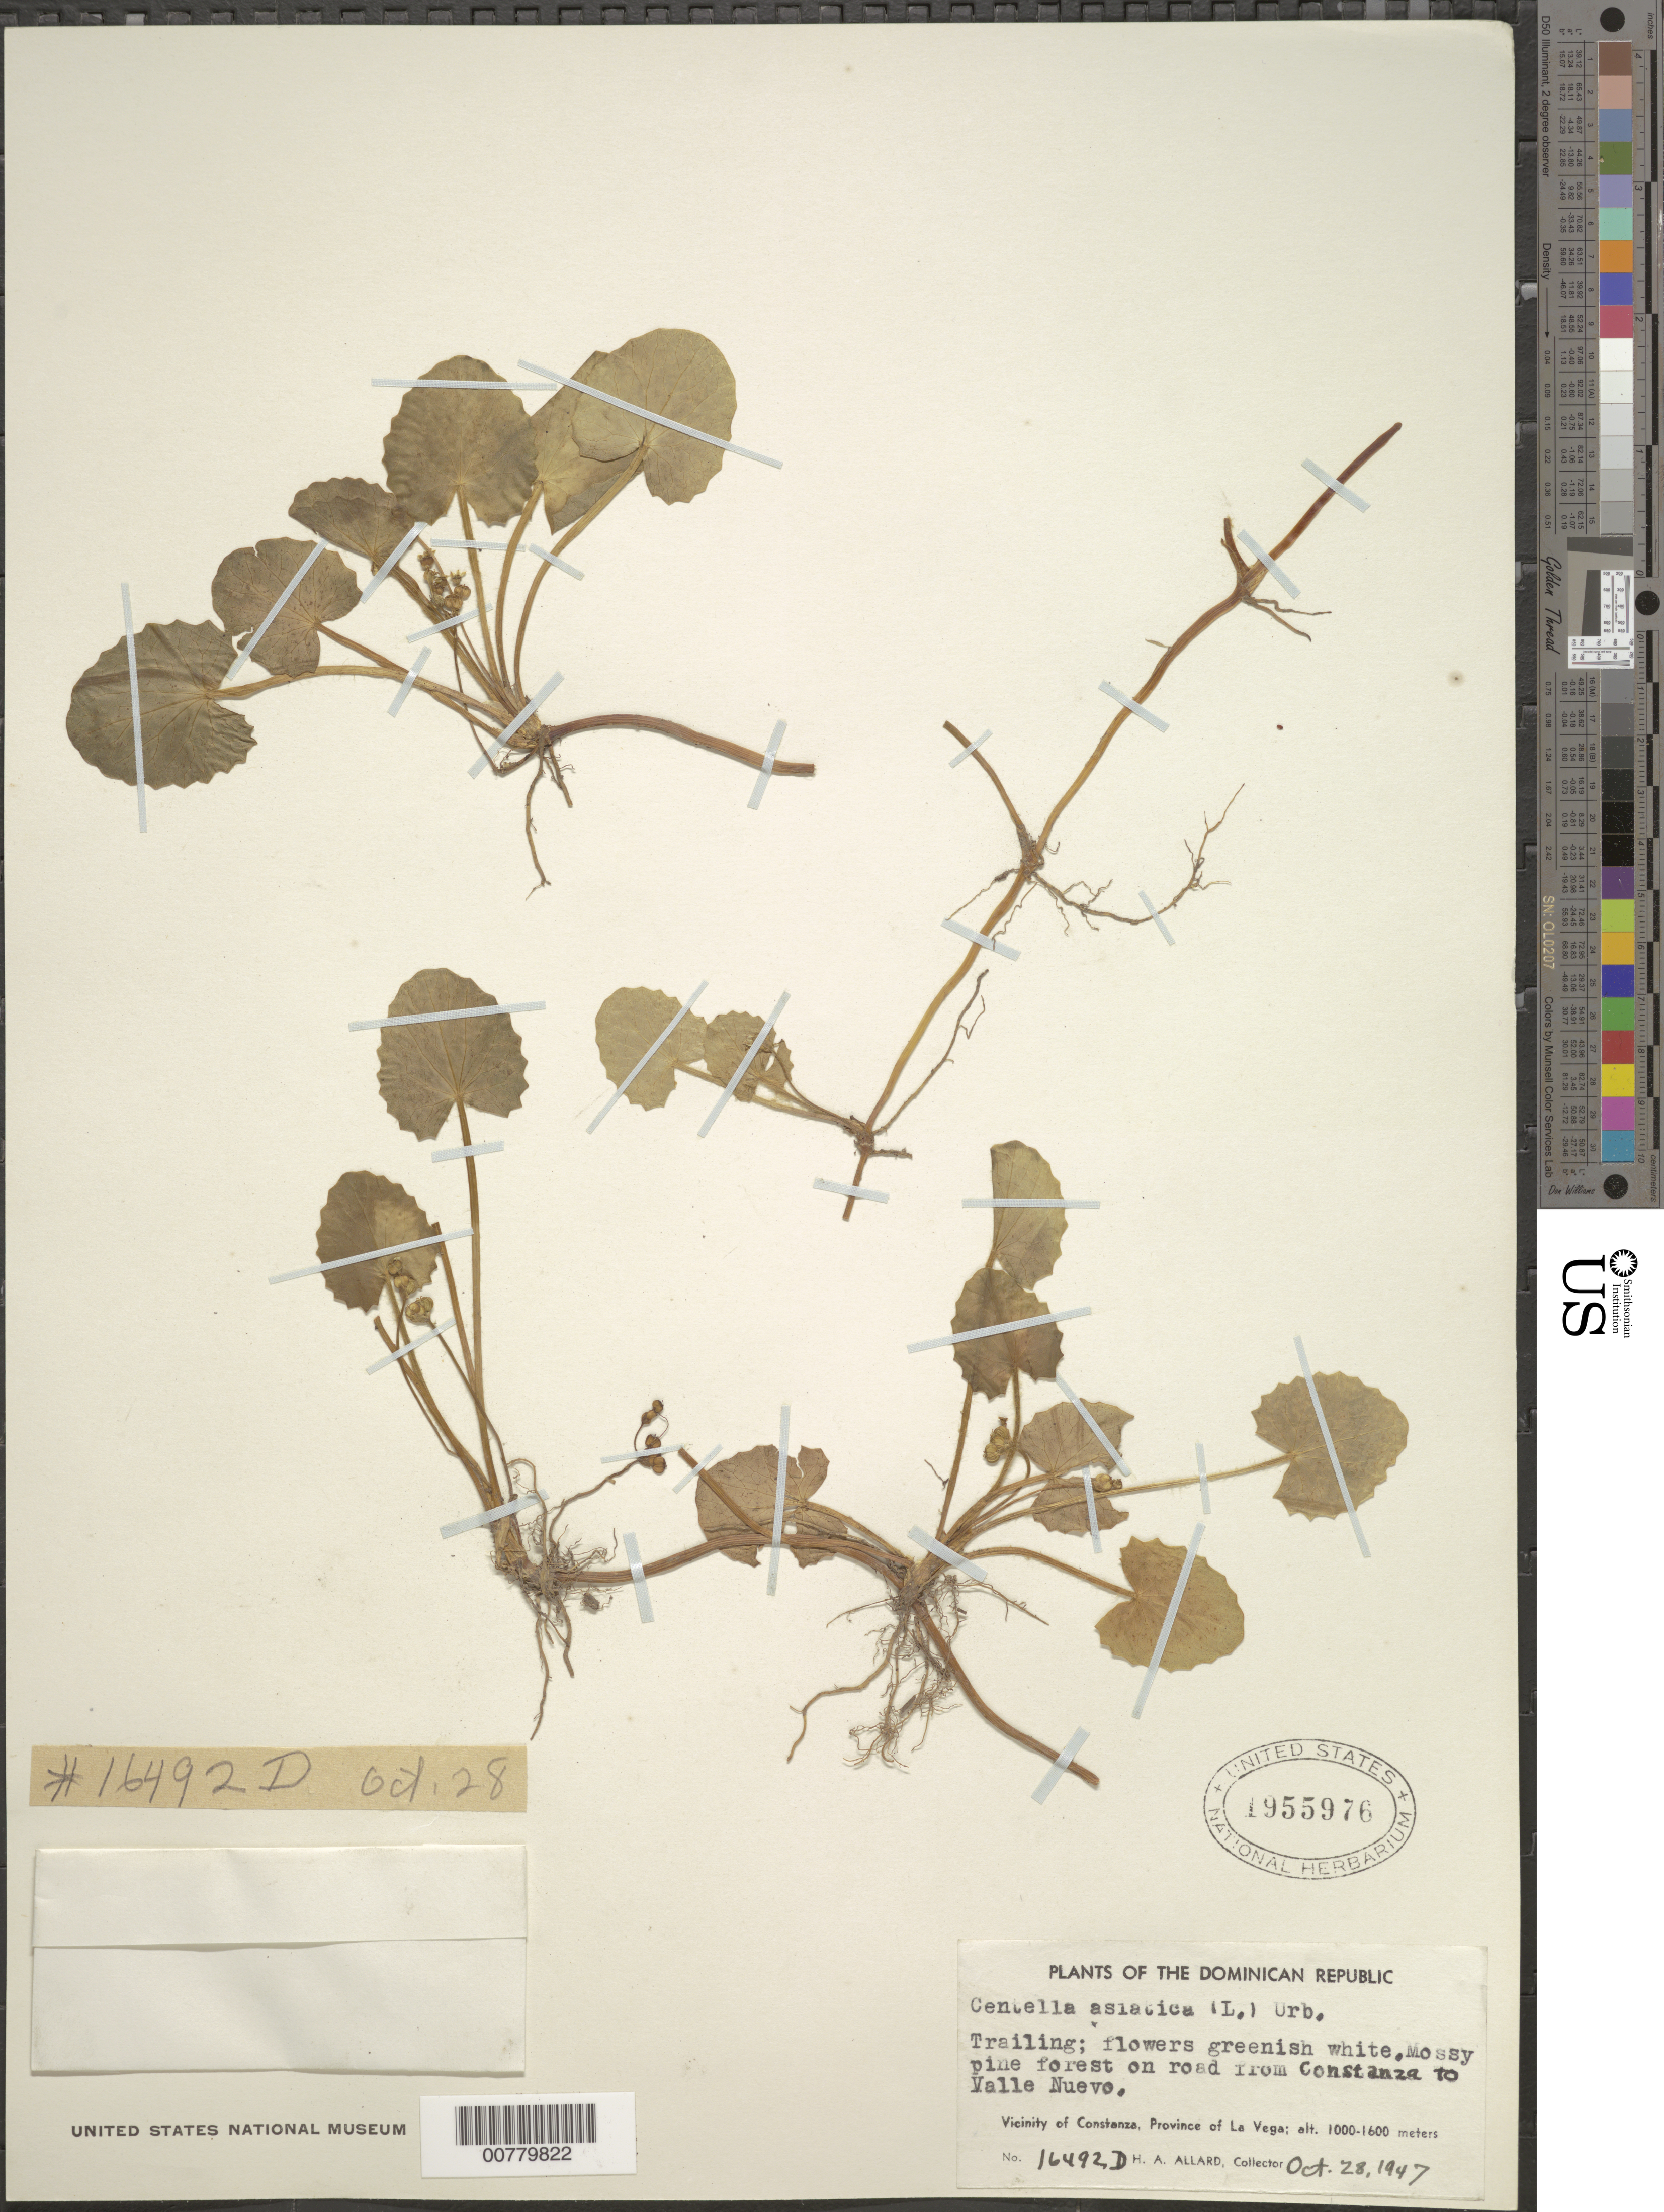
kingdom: Plantae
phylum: Tracheophyta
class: Magnoliopsida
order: Apiales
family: Apiaceae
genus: Centella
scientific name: Centella asiatica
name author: (L.) Urb.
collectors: H. A. Allard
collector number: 16492d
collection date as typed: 28 Oct 1947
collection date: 1947-10-28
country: Dominican Republic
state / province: La Vega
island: Hispaniola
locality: Vicinity of Constanza, on road from Constanza to Valle Nuevo.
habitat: Mossy pine forest.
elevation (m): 1000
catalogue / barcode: US 1955976